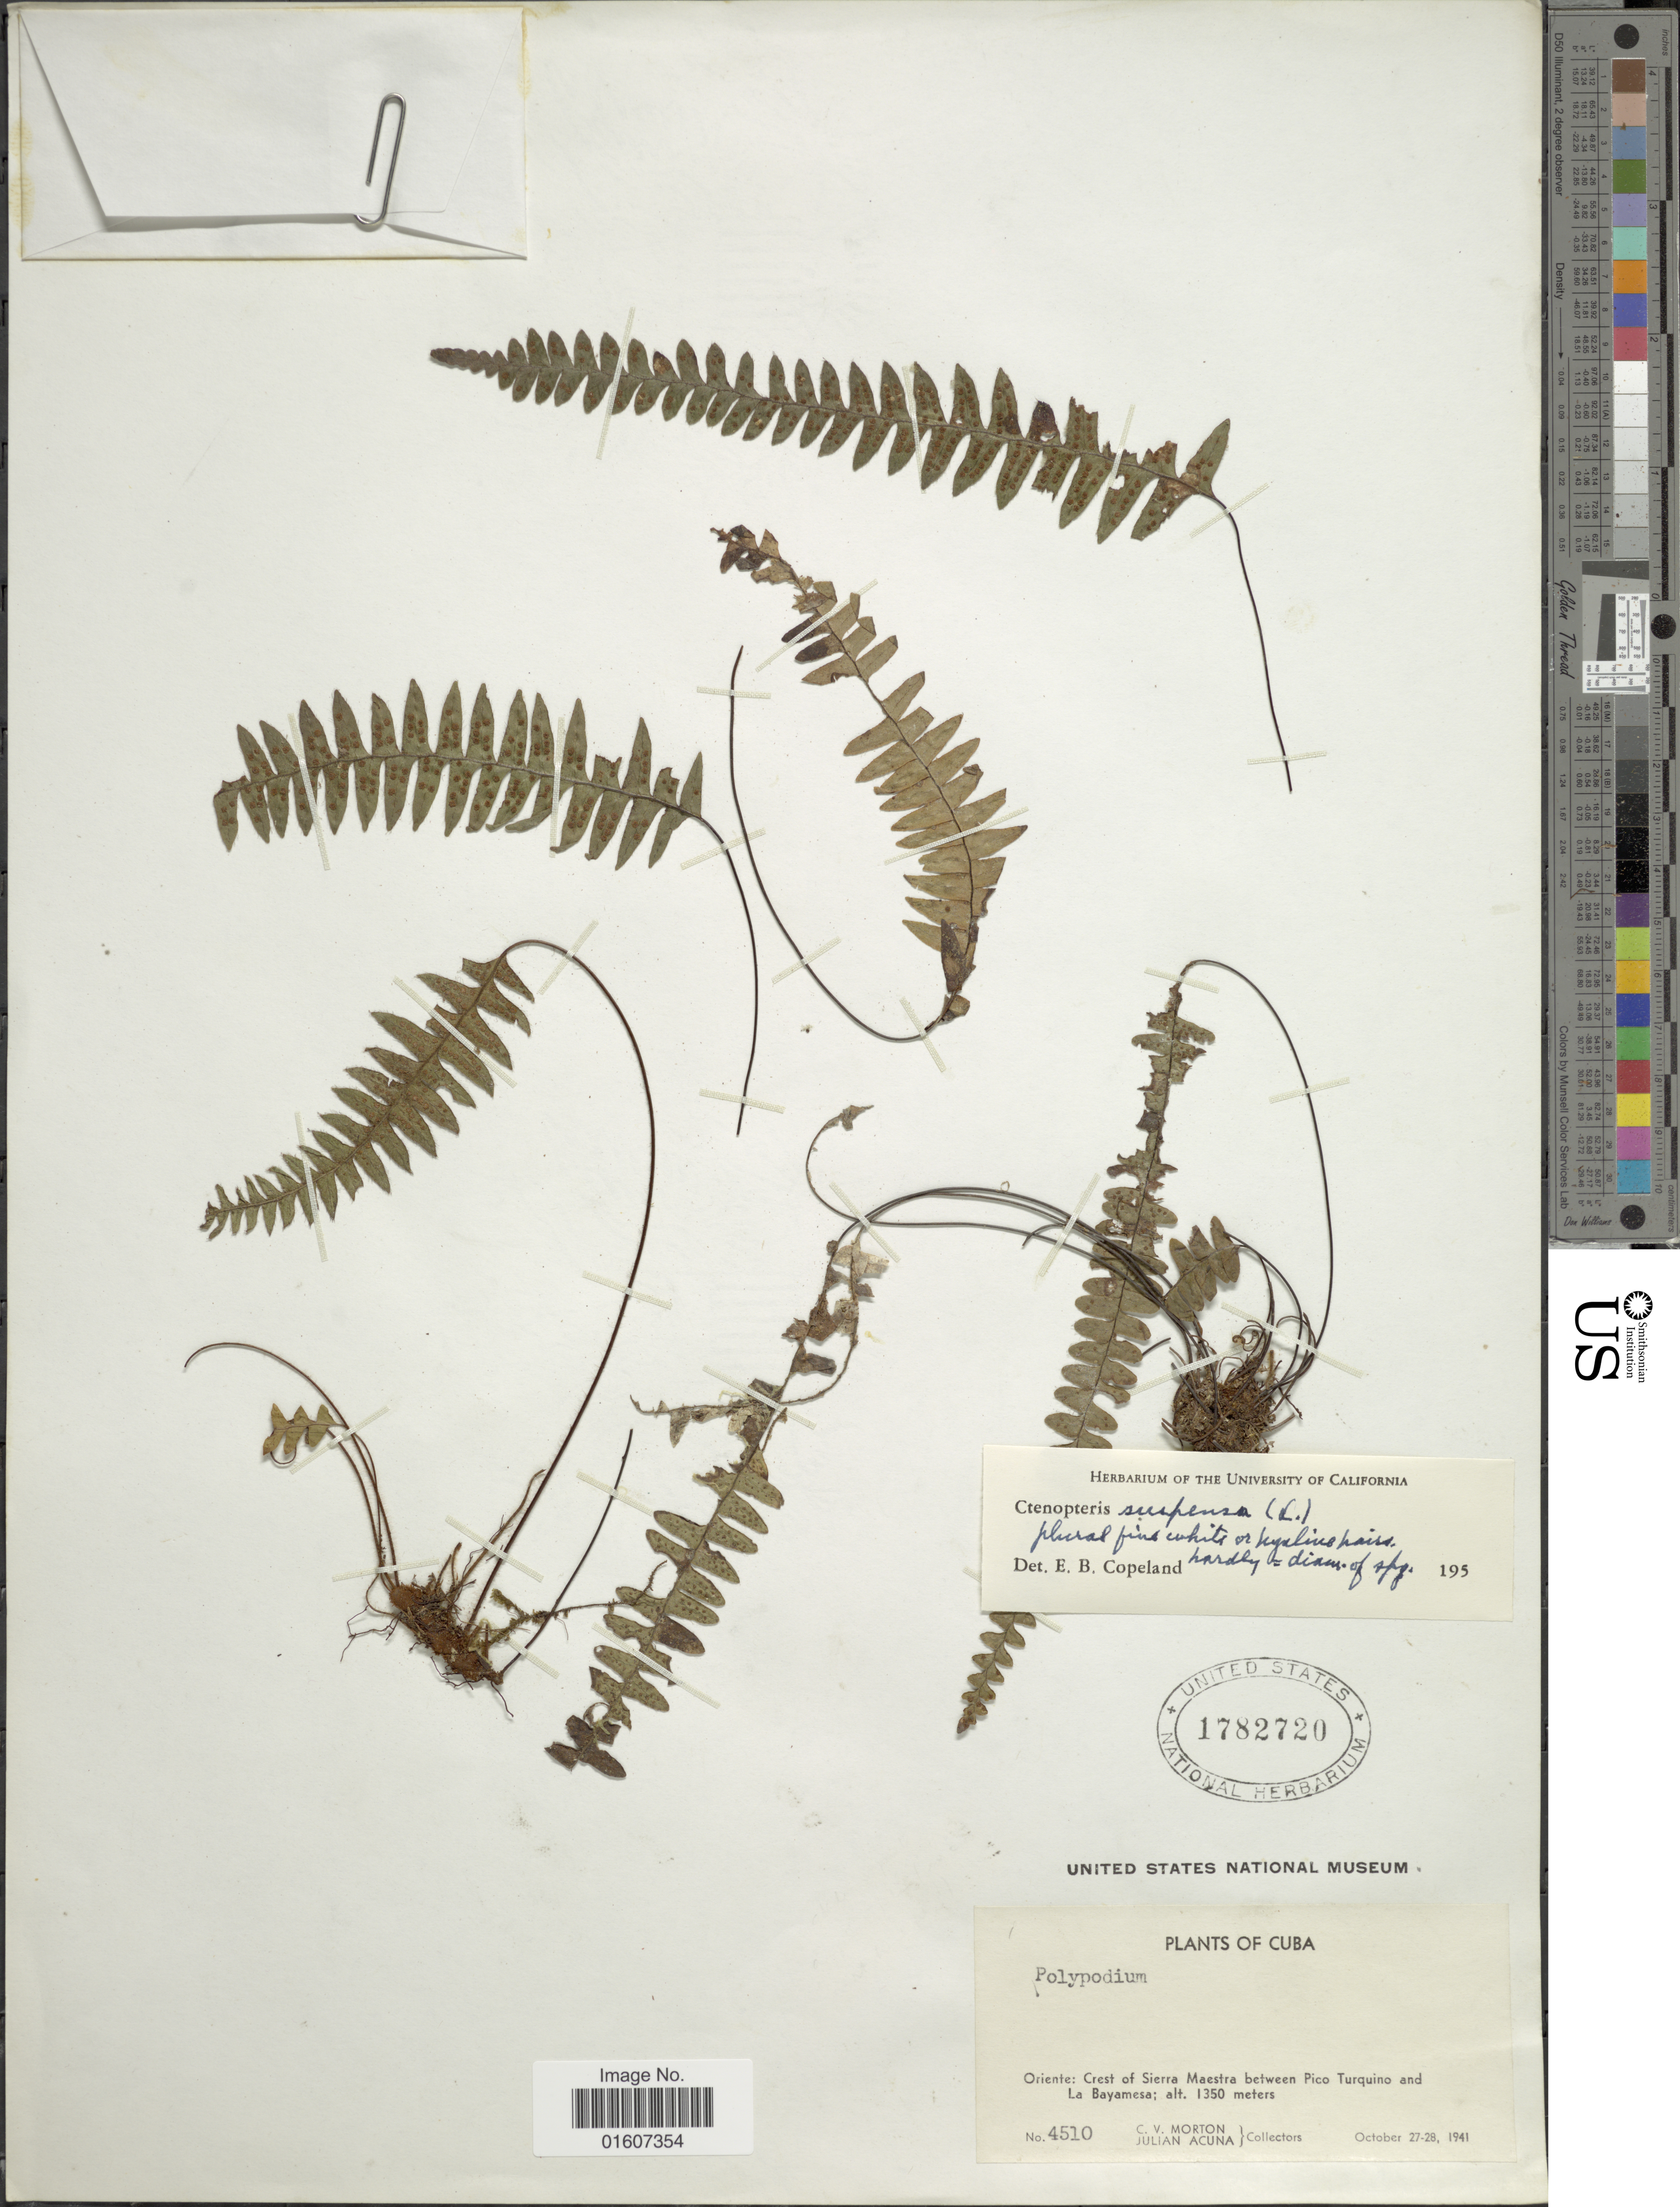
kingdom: Plantae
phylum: Tracheophyta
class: Polypodiopsida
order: Polypodiales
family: Polypodiaceae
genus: Terpsichore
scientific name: Terpsichore asplenifolia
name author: (L.) A.R. Sm.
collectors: C. V. Morton & J. B. Acuña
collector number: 4510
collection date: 1941-10-27/1941-10-28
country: Cuba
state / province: Oriente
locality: Crest of Sierra Maestra between Pico Turquino and La Bayamesa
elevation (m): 1350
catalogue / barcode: US 1782720